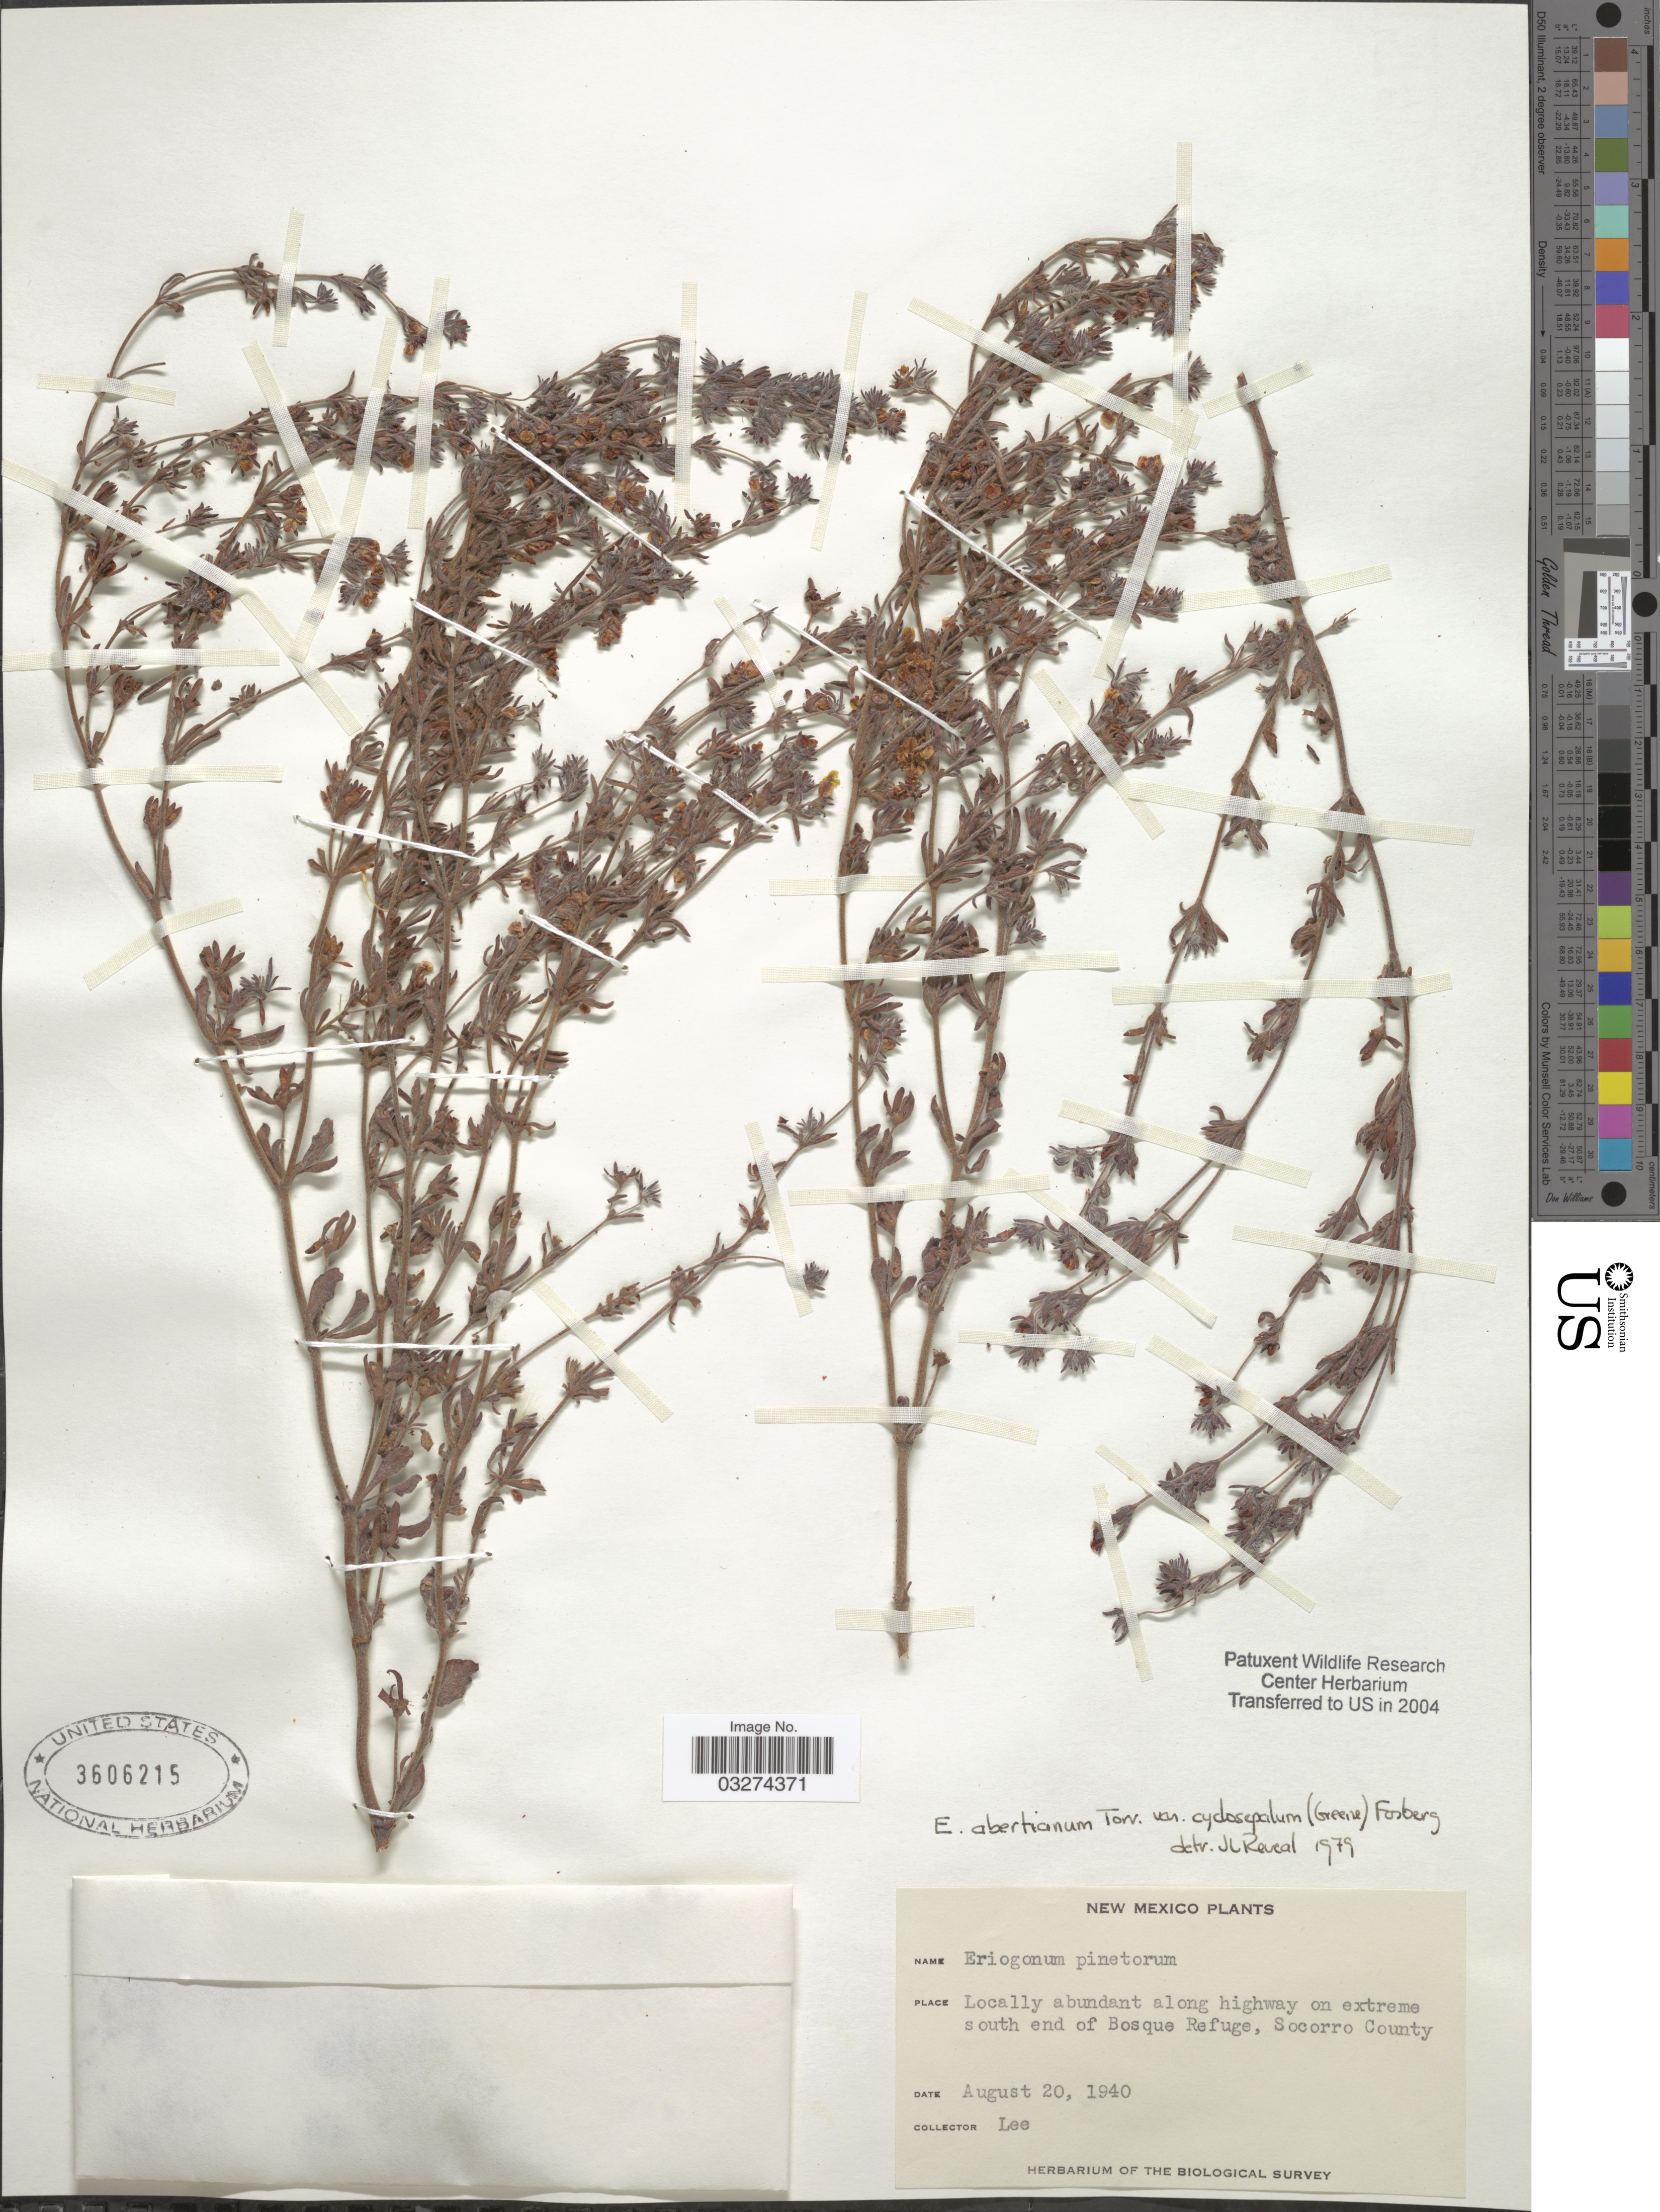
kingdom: Plantae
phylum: Tracheophyta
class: Magnoliopsida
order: Caryophyllales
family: Polygonaceae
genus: Eriogonum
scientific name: Eriogonum abertianum var. ruberrimum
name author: (Gand.) Gand.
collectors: -. Lee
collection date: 1940-08-20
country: United States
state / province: New Mexico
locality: Locally abundant along highway on extreme south end of Bosque Refuge, Socorro County.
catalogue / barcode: US 3606215